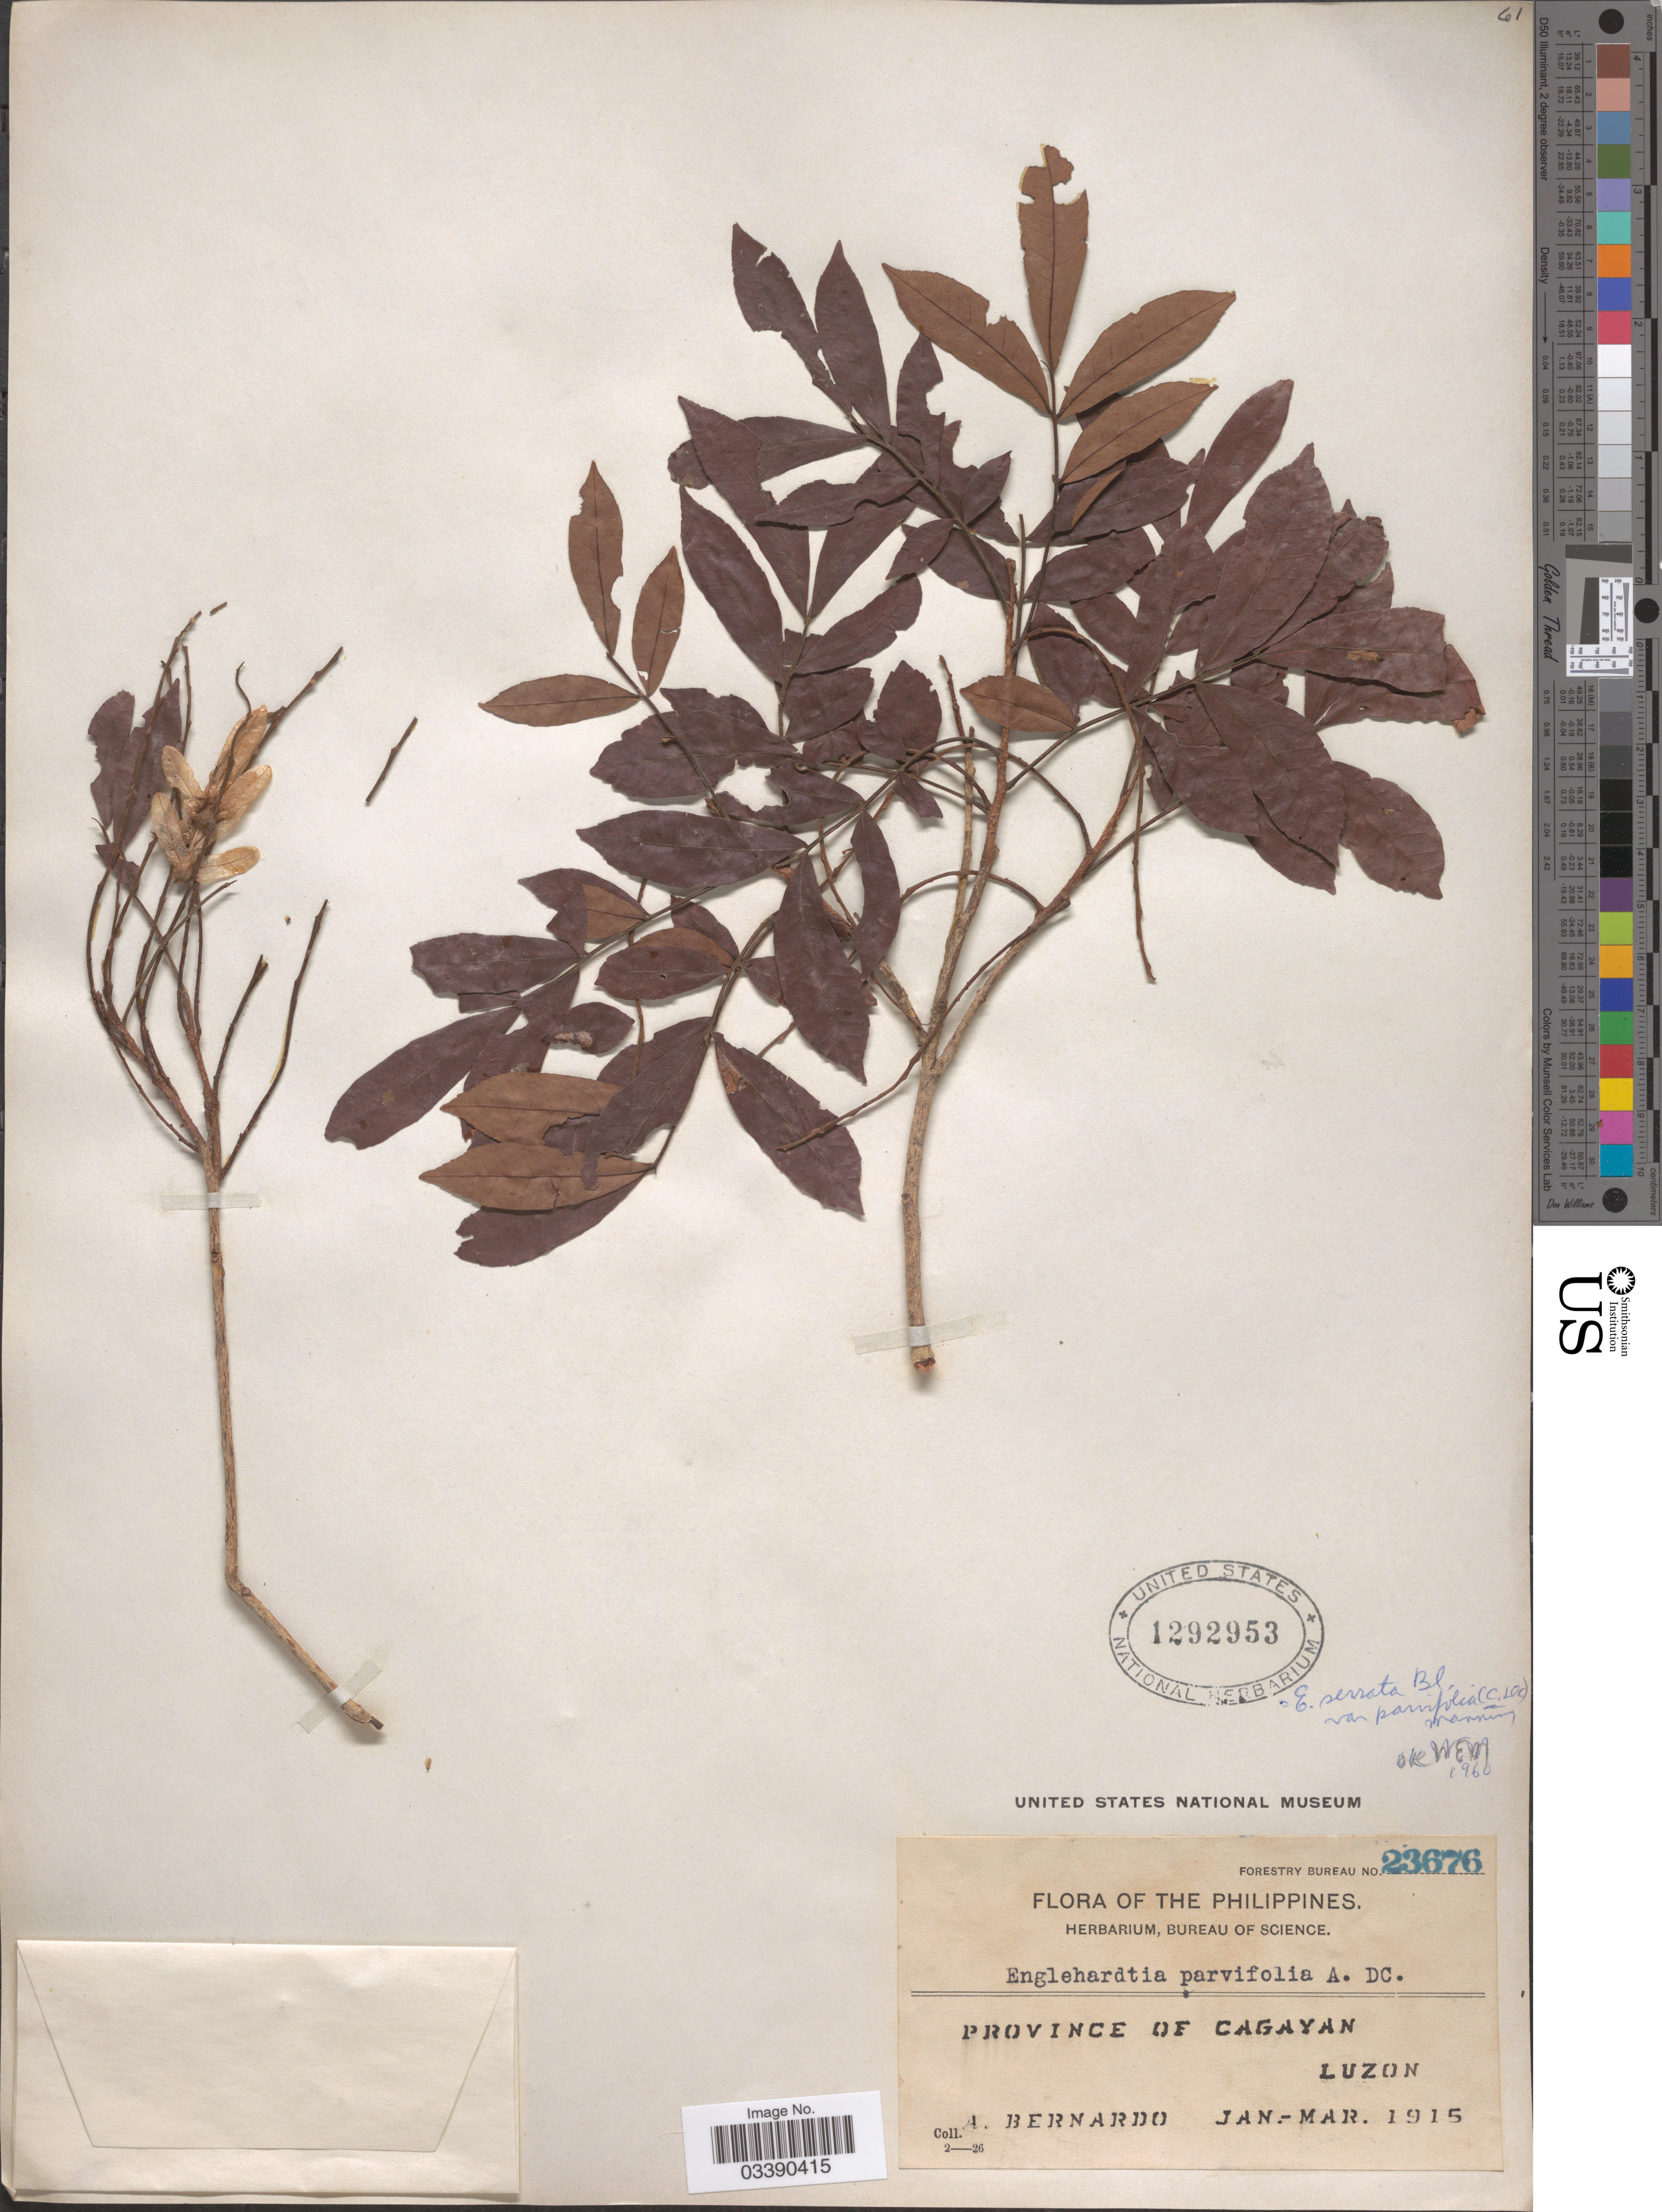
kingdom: Plantae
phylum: Tracheophyta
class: Magnoliopsida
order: Fagales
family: Juglandaceae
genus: Engelhardia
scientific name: Engelhardia serrata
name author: Blume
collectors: A. Bernardo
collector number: Forestry Bureau 23676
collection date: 1915-01/1915-03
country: Philippines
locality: Province of Cagayan. Luzon.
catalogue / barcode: US 1292953